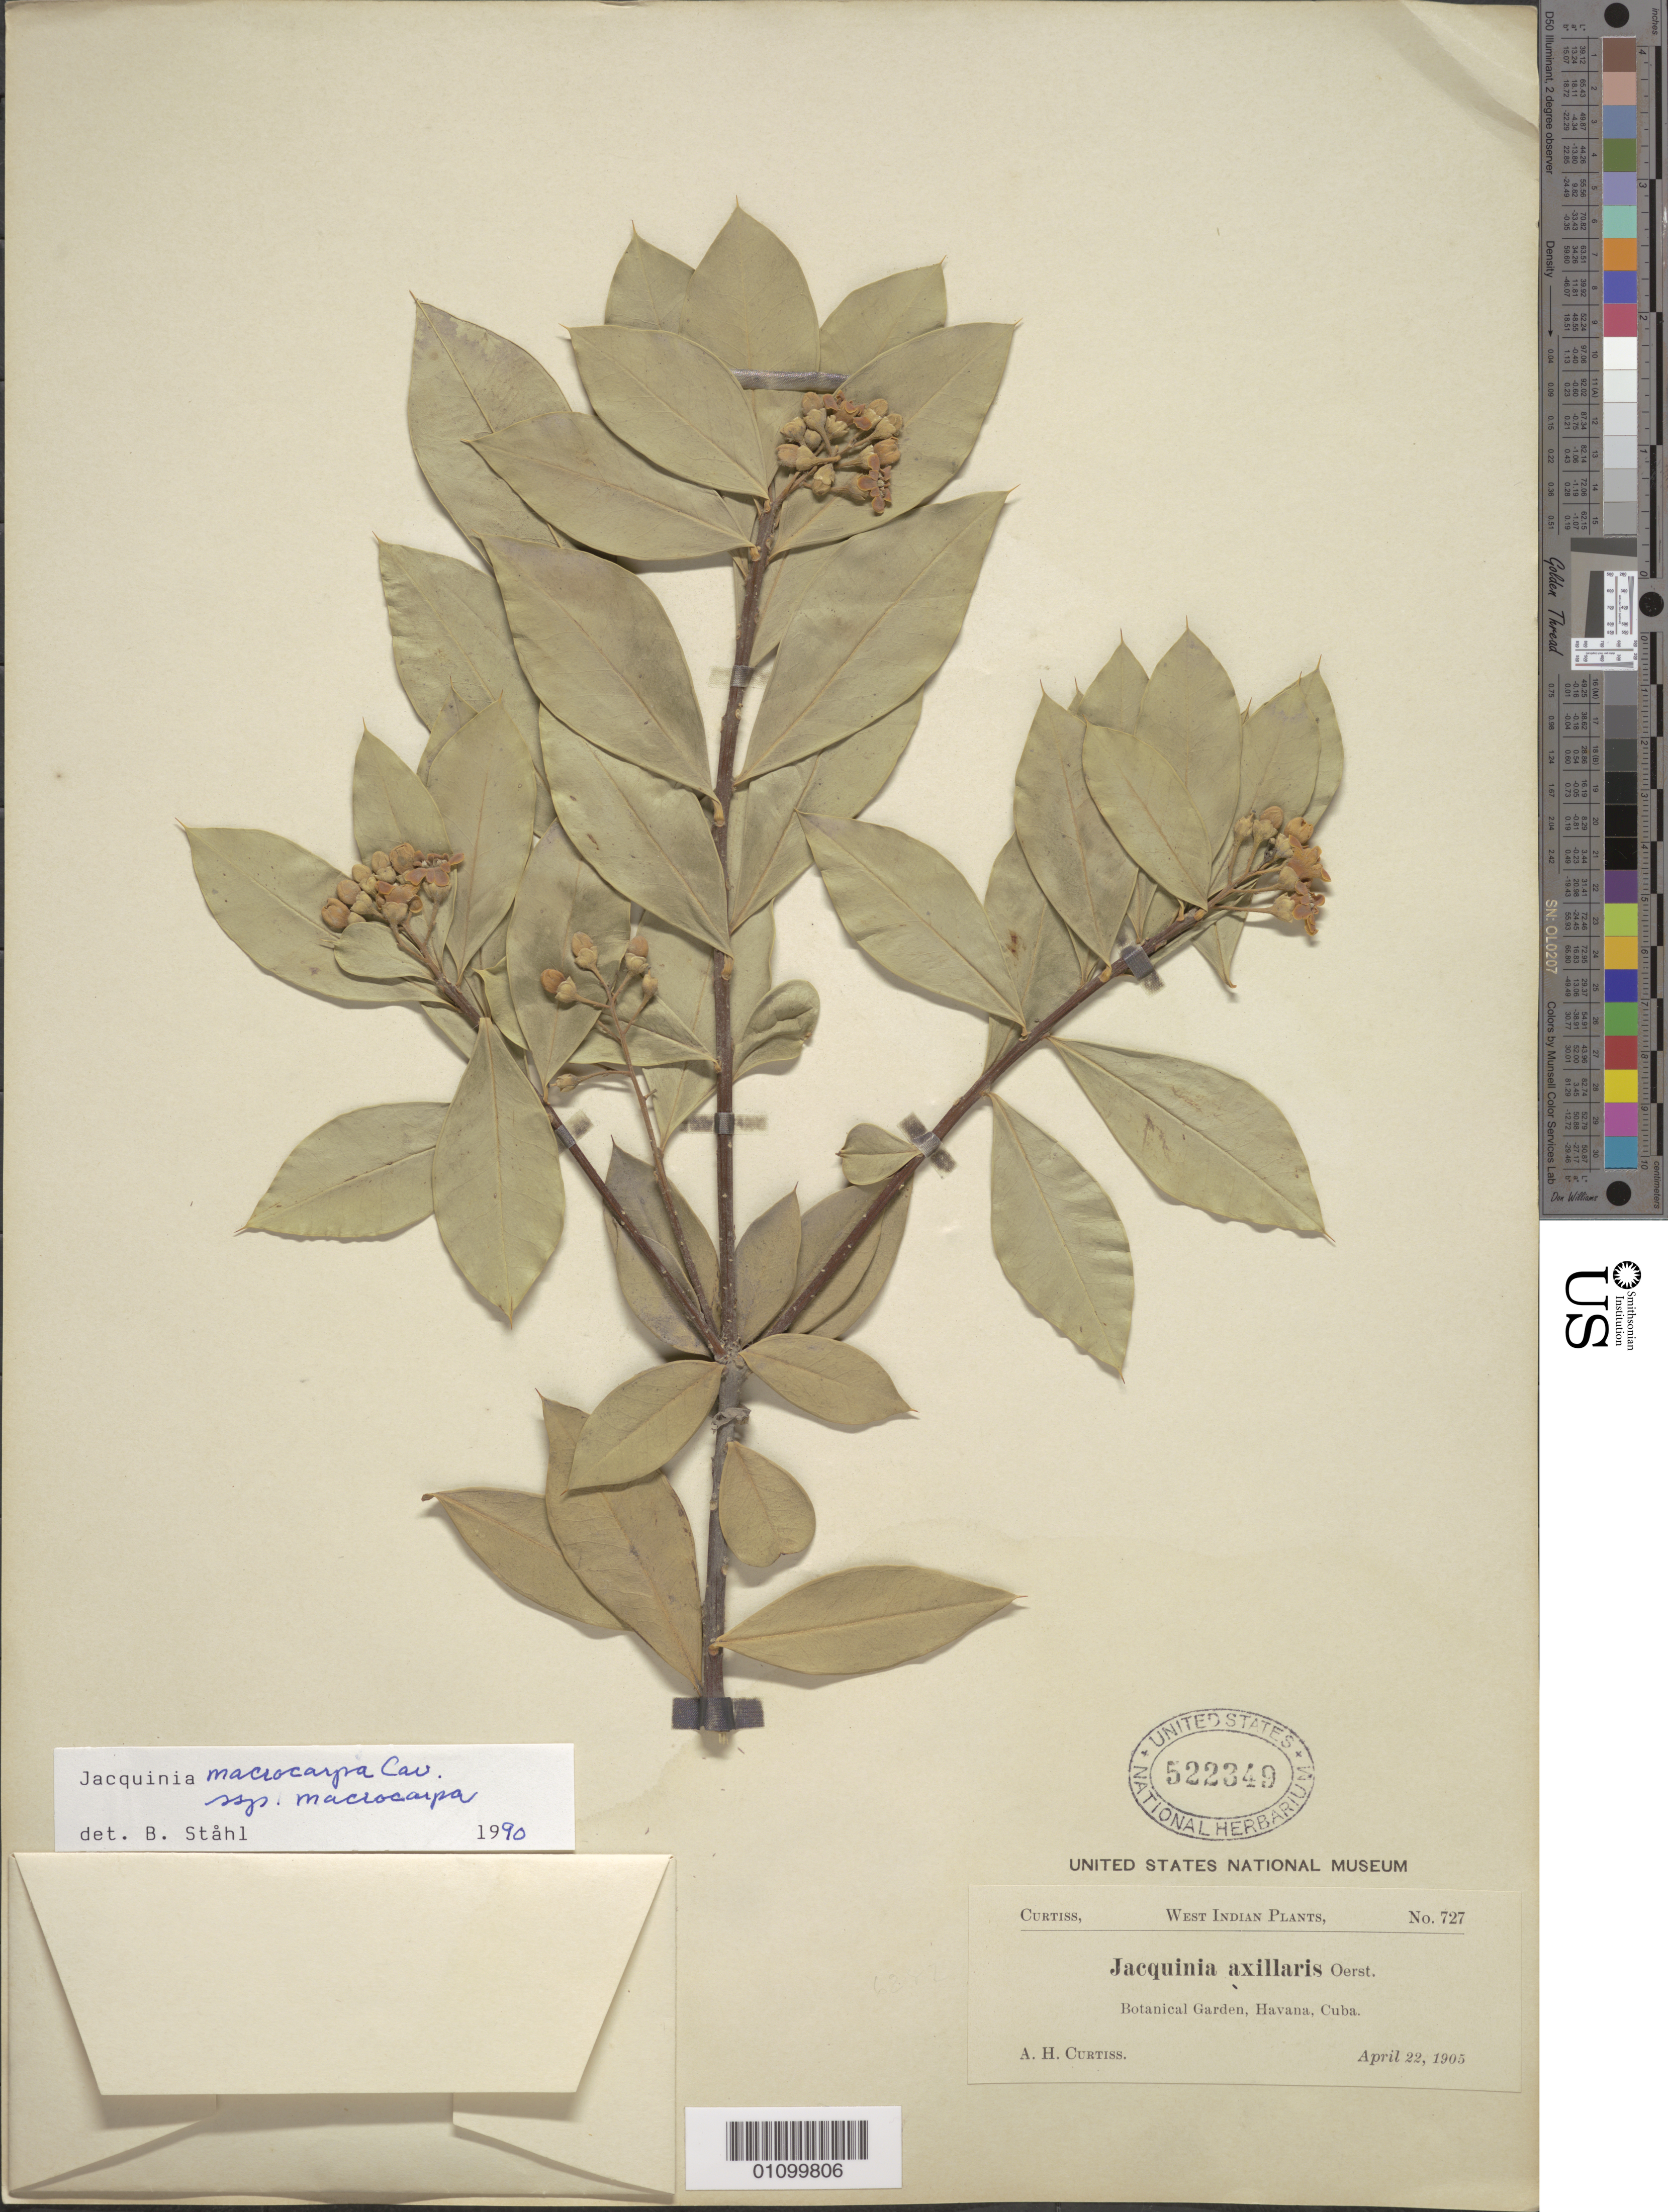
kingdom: Plantae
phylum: Tracheophyta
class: Magnoliopsida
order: Ericales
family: Primulaceae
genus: Jacquinia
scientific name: Jacquinia macrantha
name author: Urb.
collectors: A. H. Curtiss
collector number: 727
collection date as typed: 22 Apr 1905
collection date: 1905-04-22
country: Cuba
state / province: La Habana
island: Cuba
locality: Botanical Garden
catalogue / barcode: US 522349